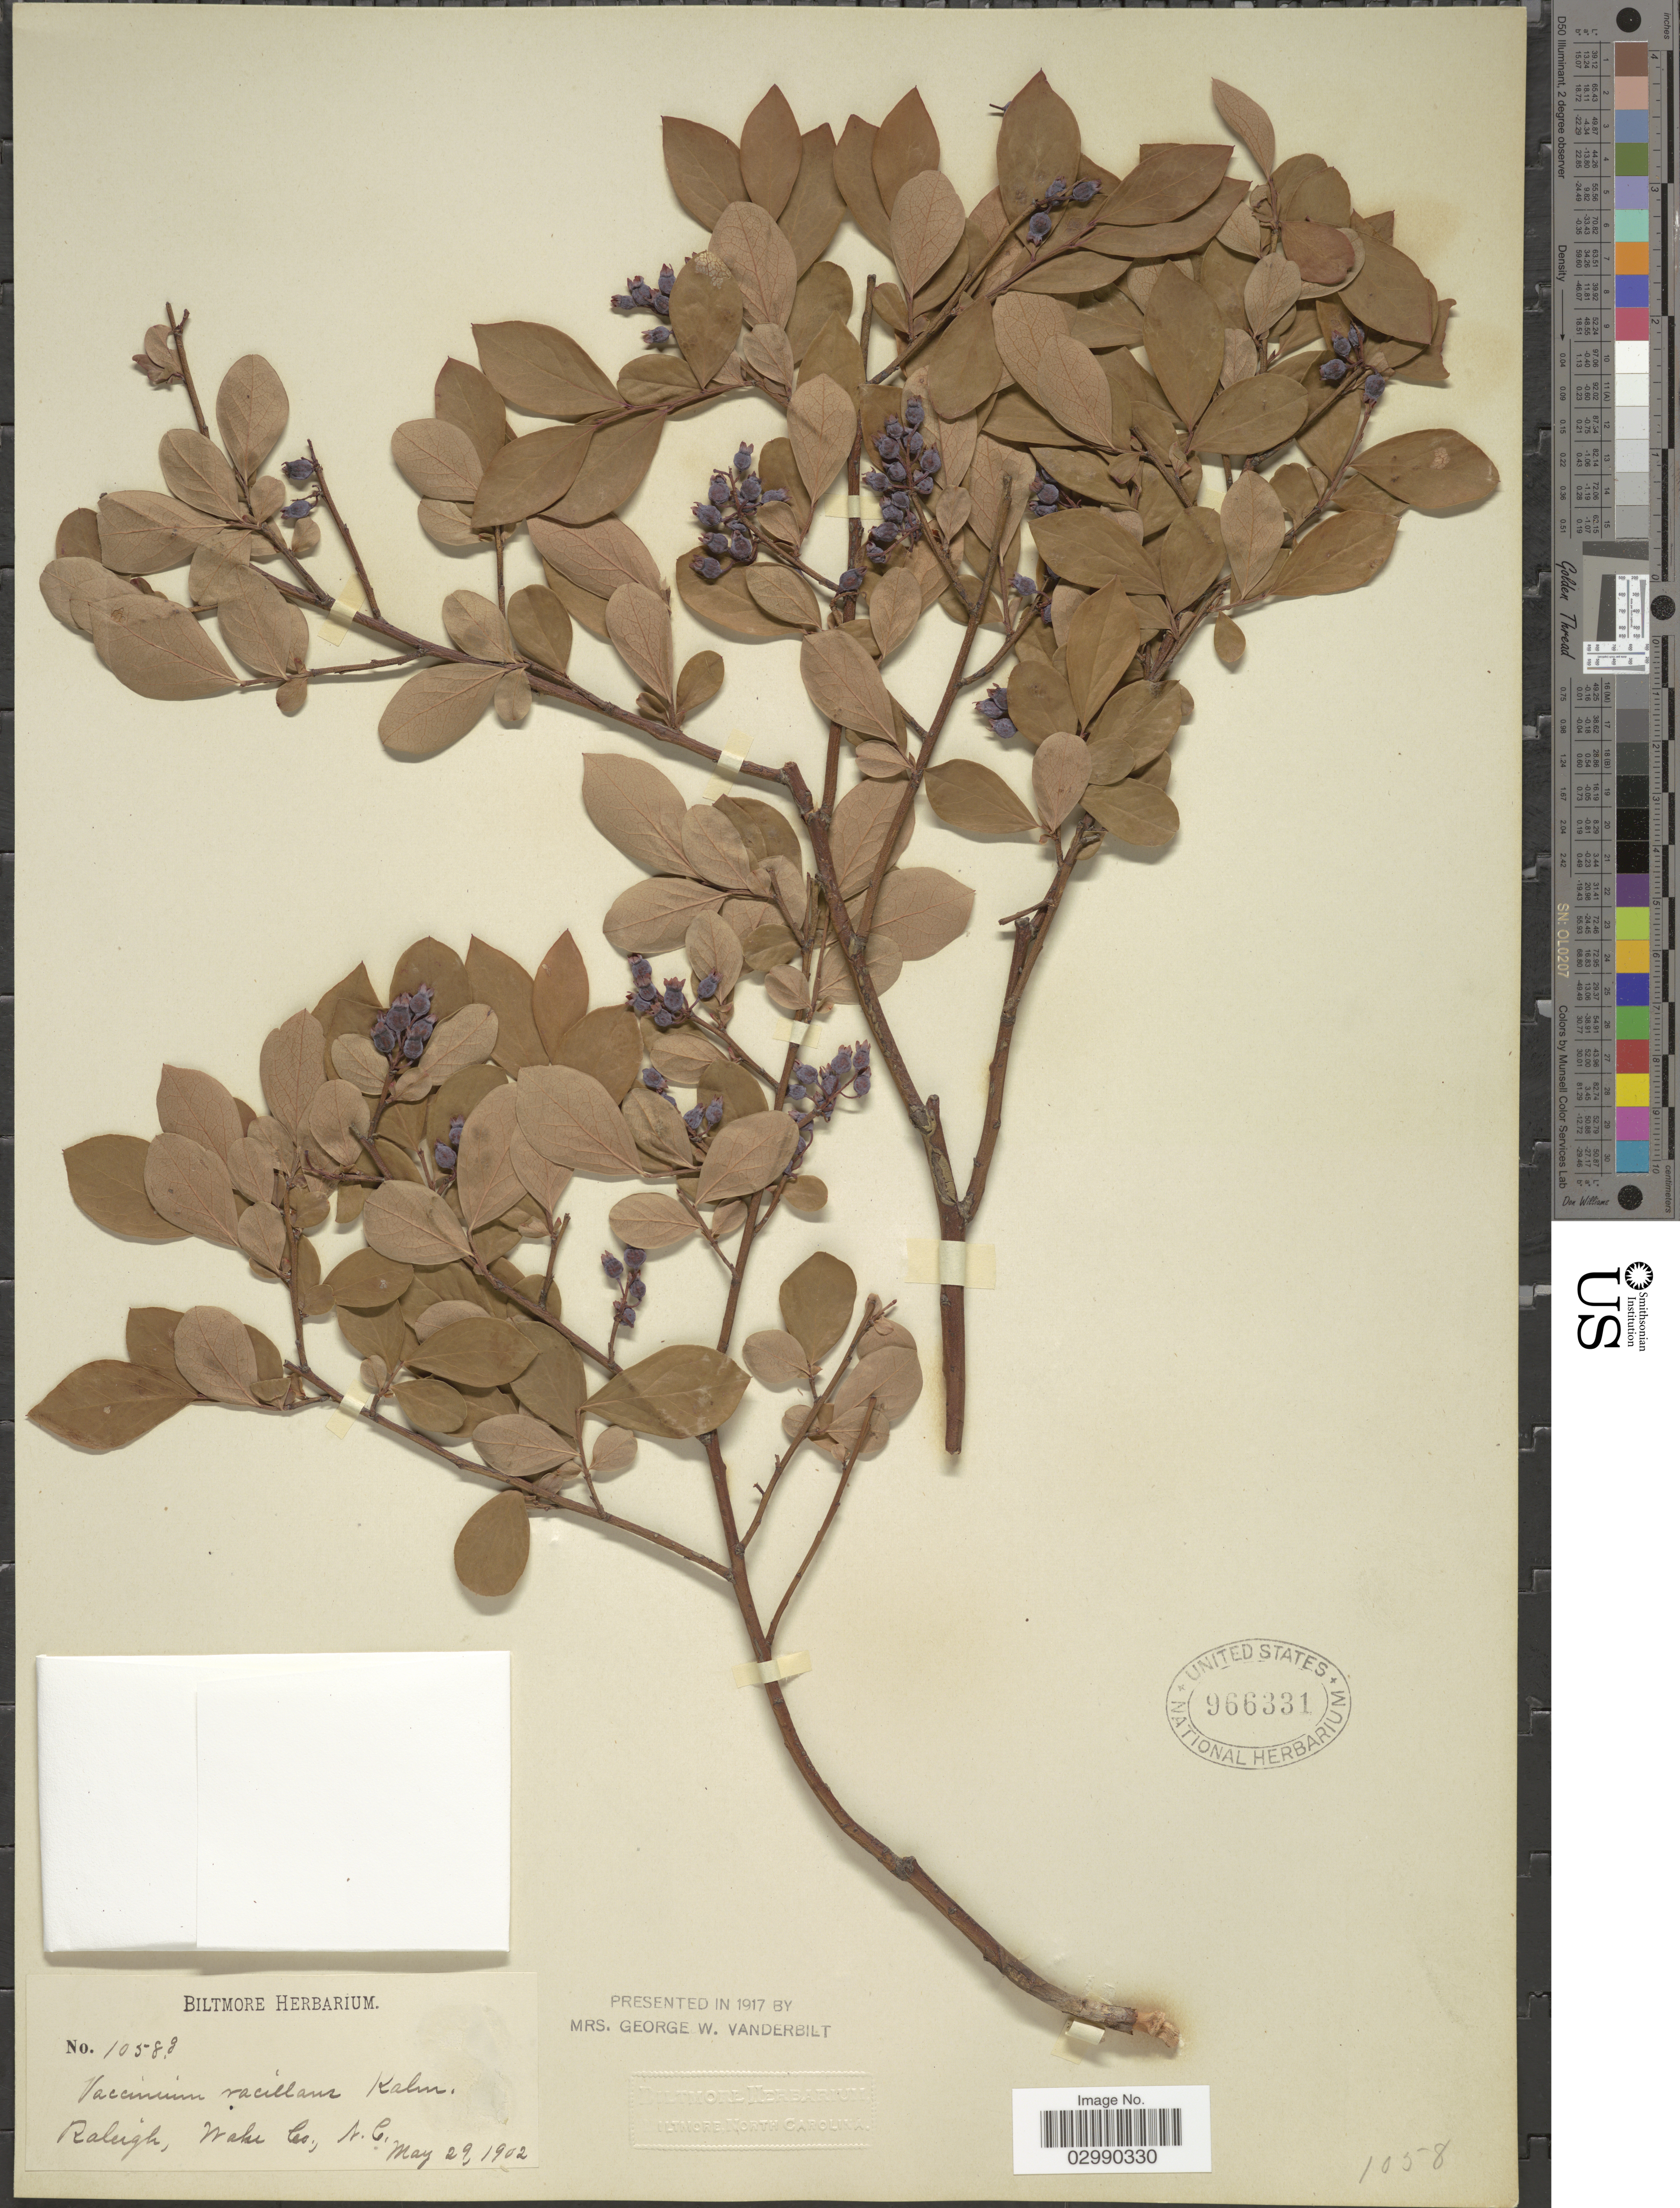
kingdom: Plantae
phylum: Tracheophyta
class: Magnoliopsida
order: Ericales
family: Ericaceae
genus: Vaccinium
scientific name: Vaccinium vacillans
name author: Kalm ex Torr.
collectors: ex herb. Biltmore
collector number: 1058g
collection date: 1902-05-29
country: United States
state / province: North Carolina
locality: Raleigh, Wake Co.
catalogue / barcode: US 966331